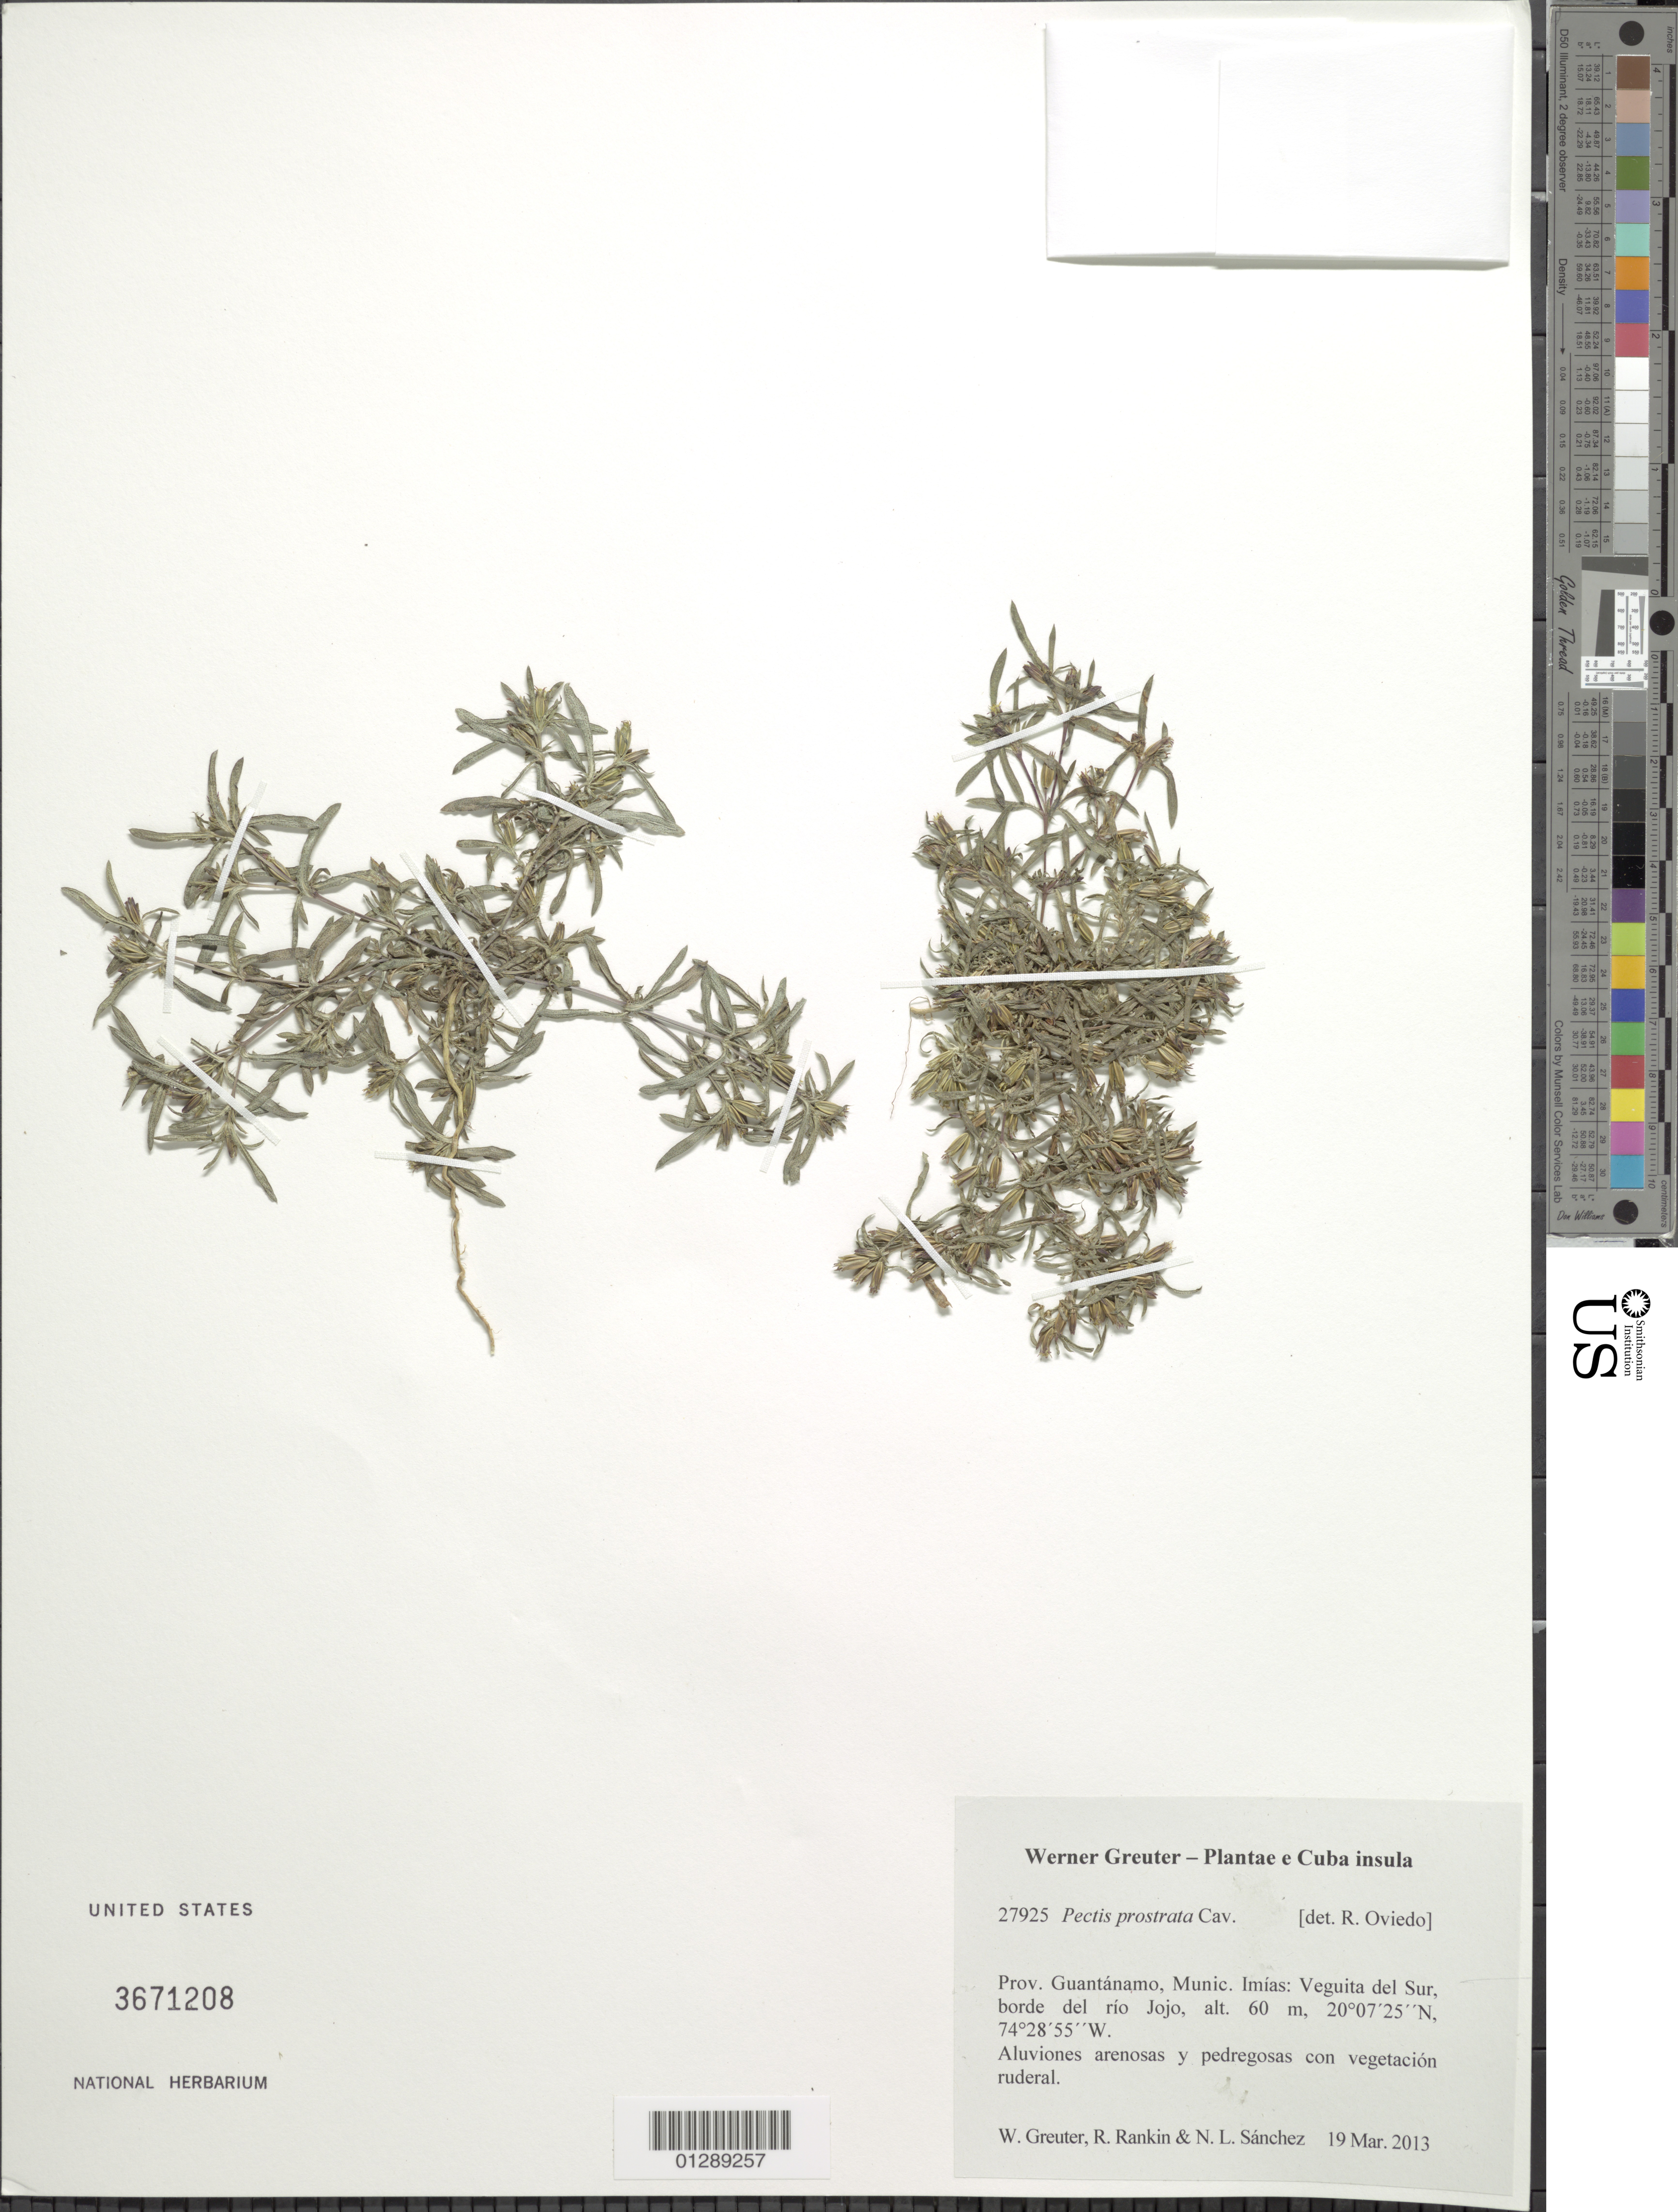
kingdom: Plantae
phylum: Tracheophyta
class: Magnoliopsida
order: Asterales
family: Asteraceae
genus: Pectis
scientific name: Pectis prostrata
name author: Cav.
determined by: Oviedo, R.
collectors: W. R. Greuter, R. Rankin Rodriguez & N. Sanchez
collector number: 27925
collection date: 2013-03-19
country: Cuba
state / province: Guantanamo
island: Cuba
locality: Munic. Imías: Veguita del Sur, borde del río Jojo.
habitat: Aluviones arenosas y pedregosas vegetación ruderal.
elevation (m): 60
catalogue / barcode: US 3671208